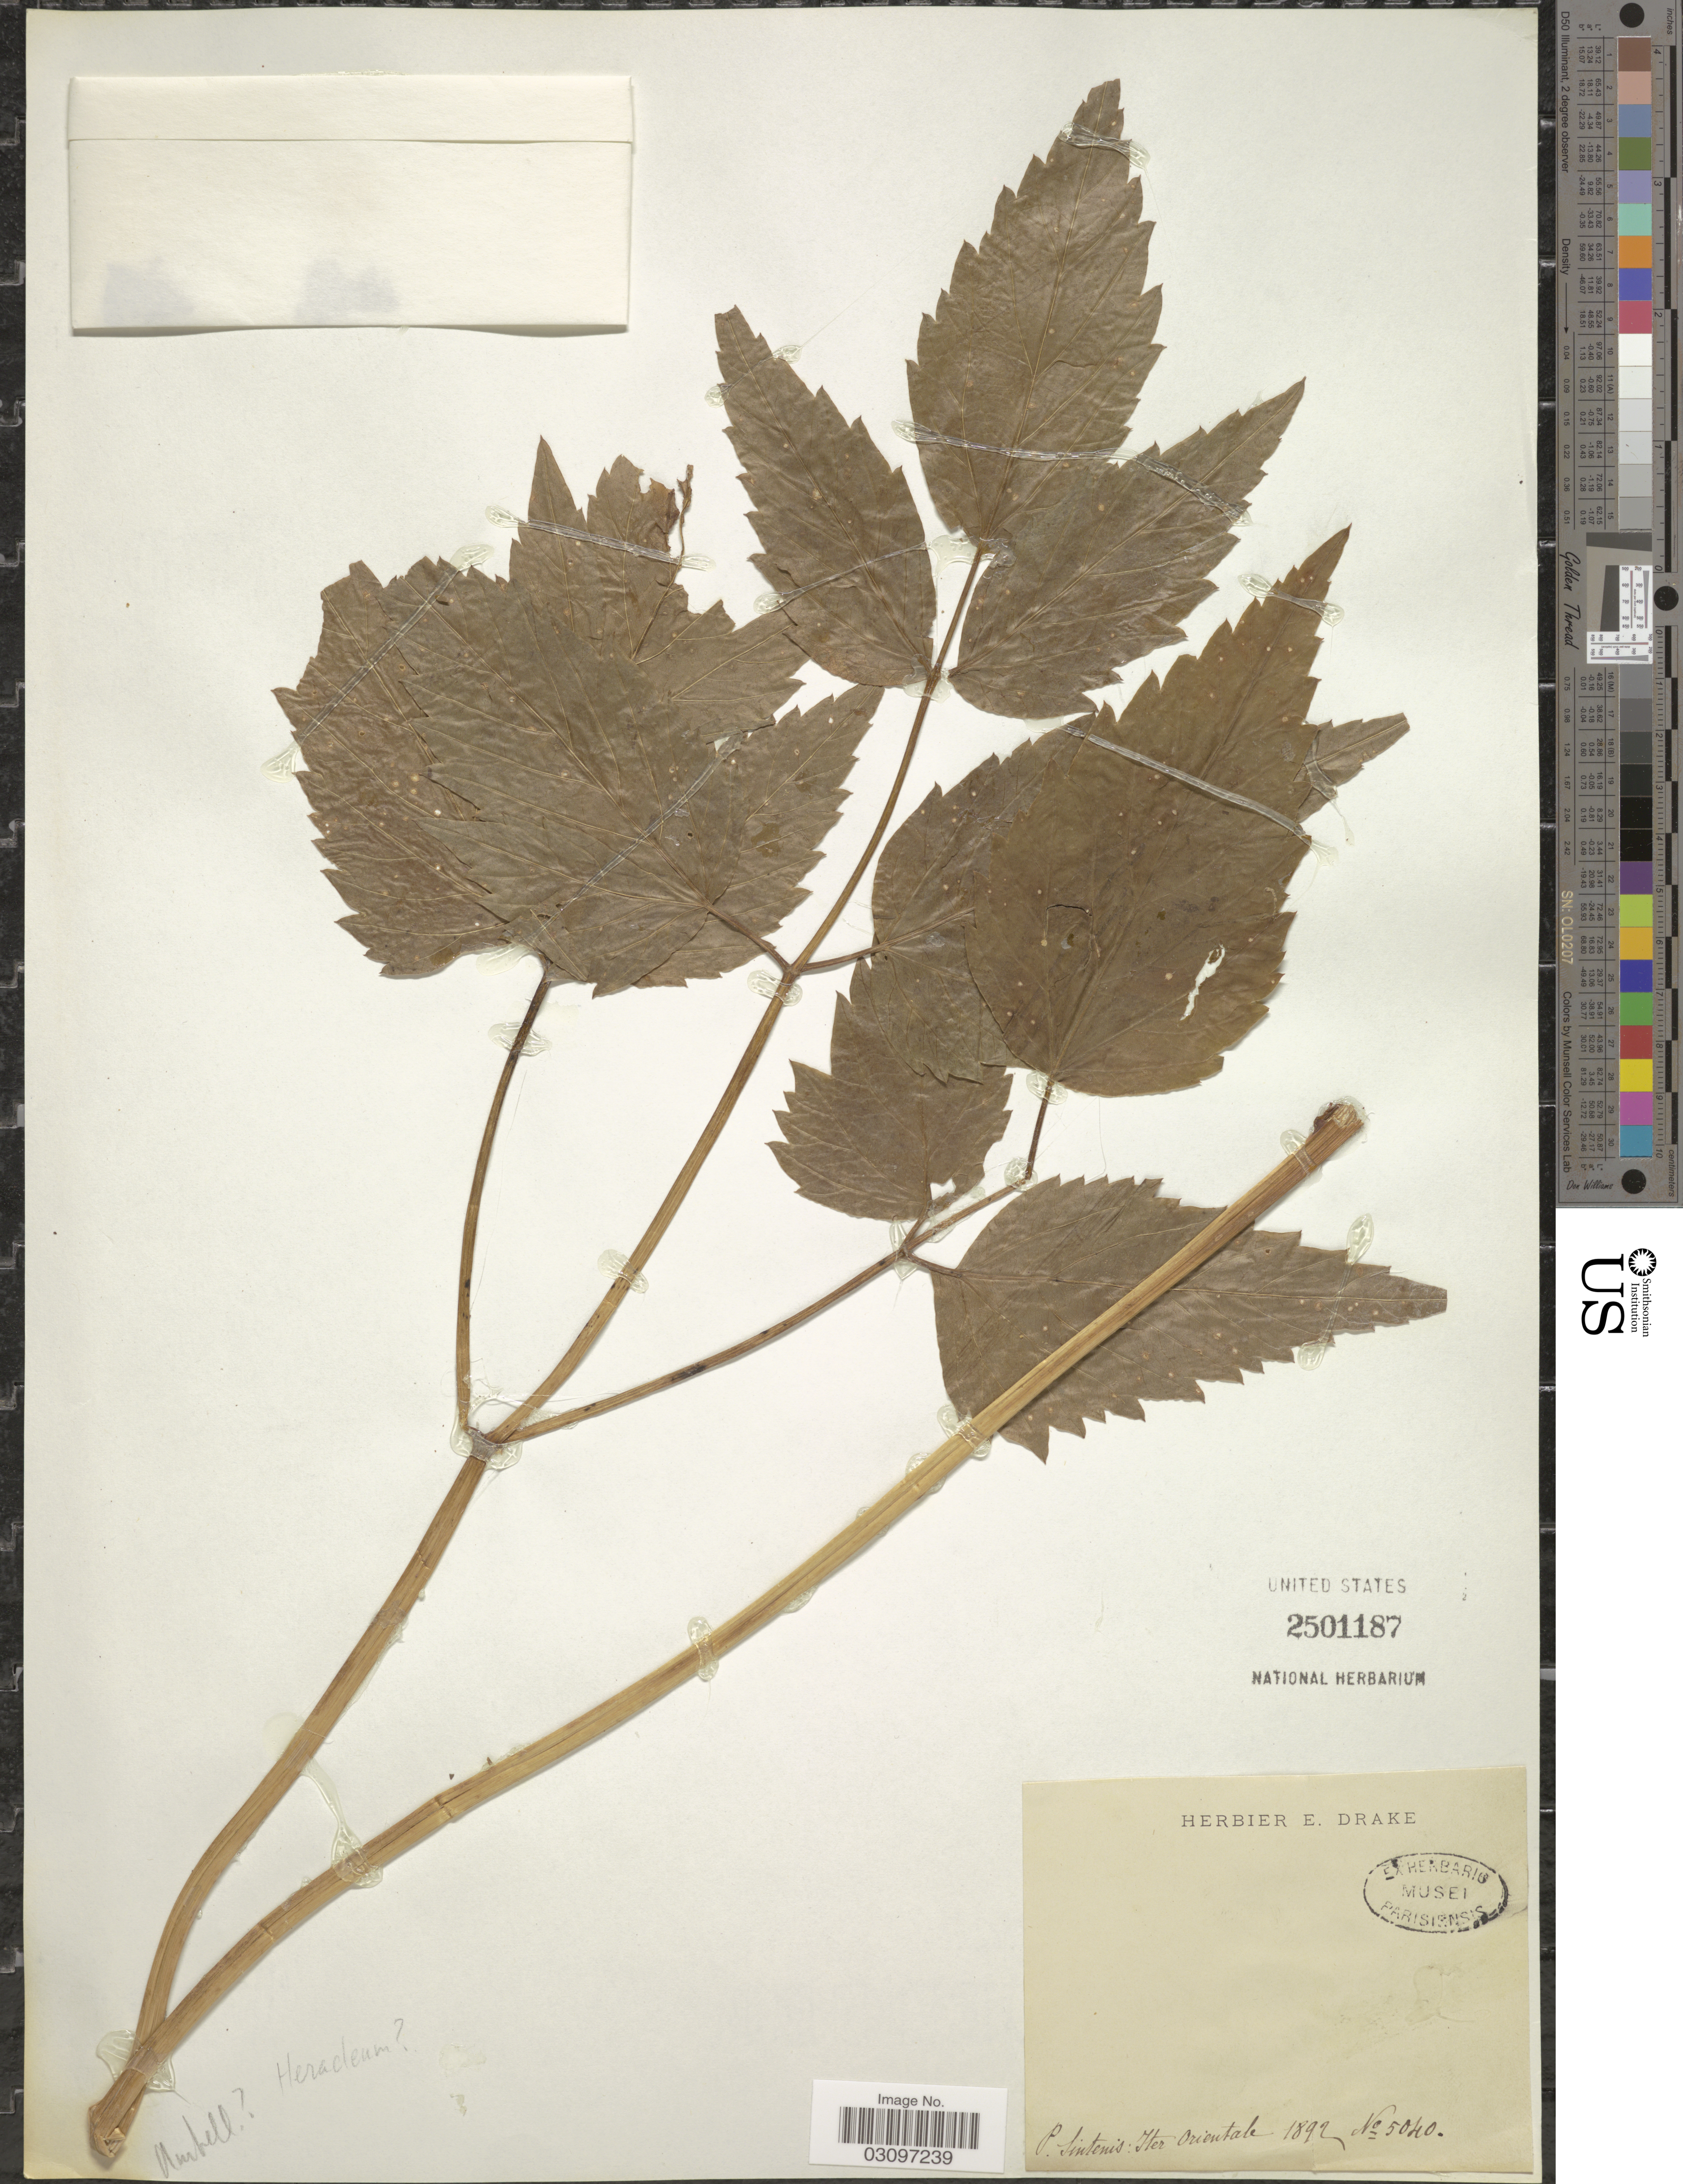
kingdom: Plantae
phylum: Tracheophyta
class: Magnoliopsida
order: Apiales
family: Apiaceae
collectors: P. Sintenis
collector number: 5040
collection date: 1892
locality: Iter Orientale.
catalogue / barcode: US 2501187